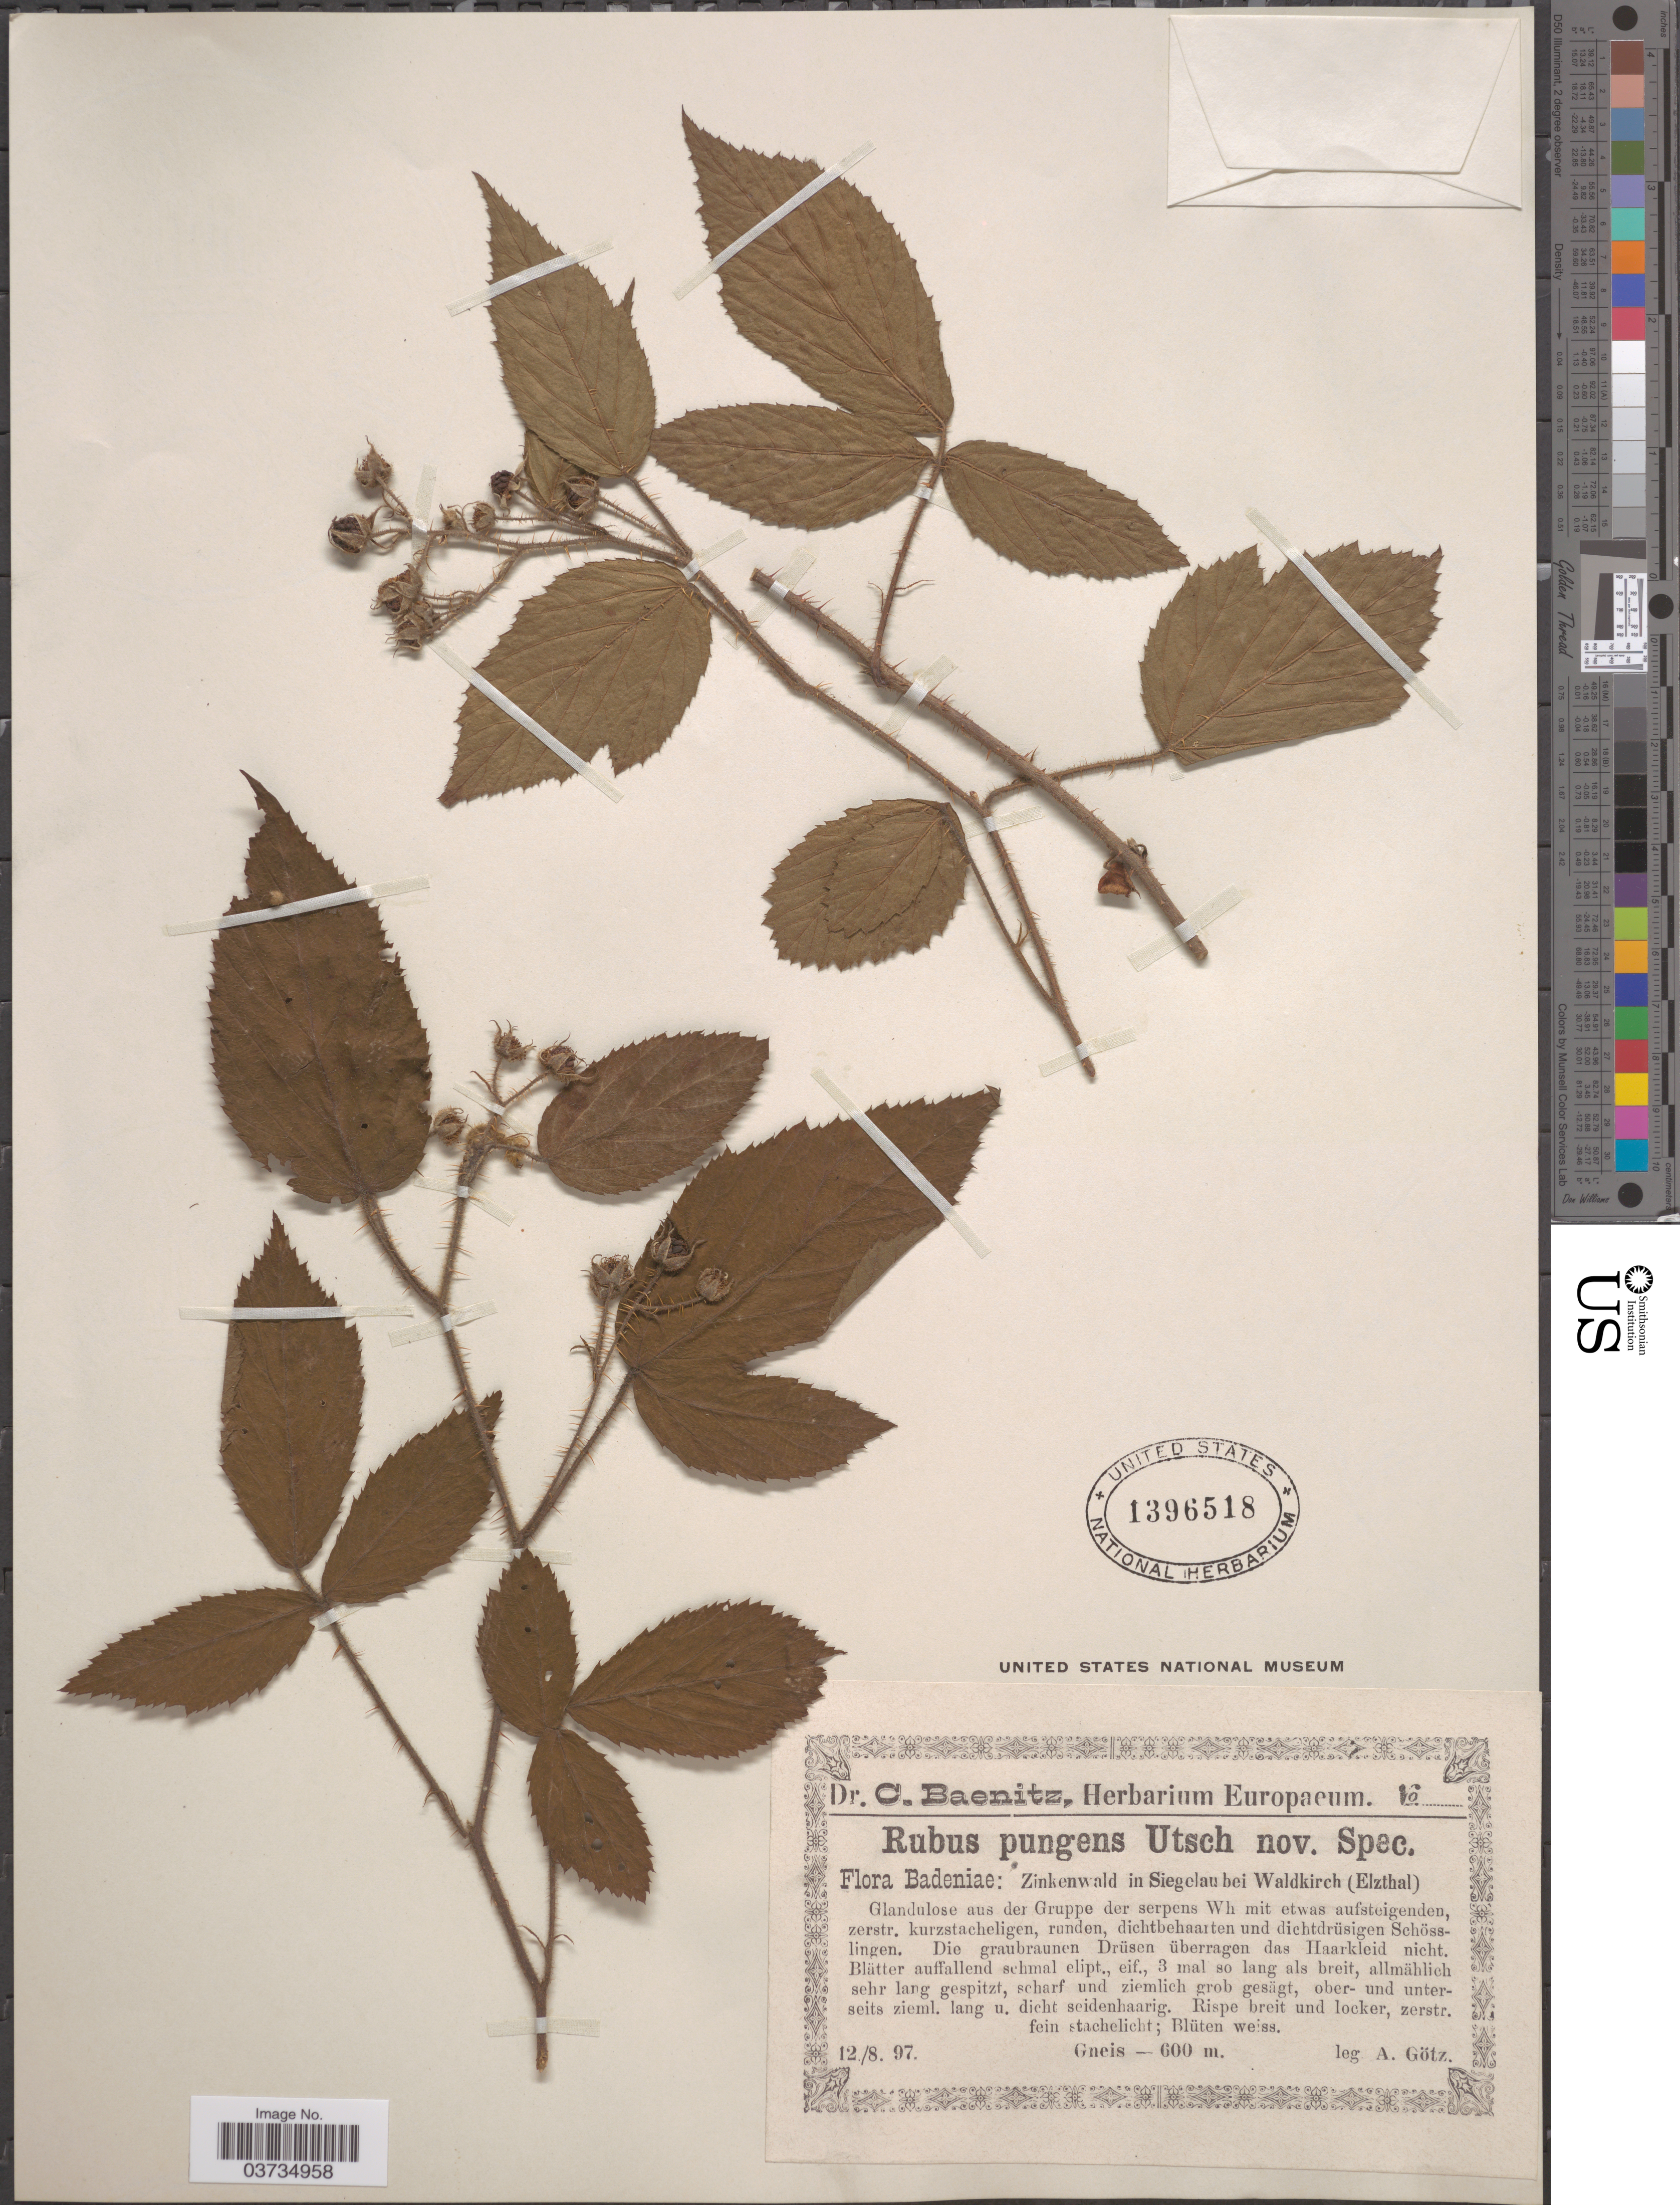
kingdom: Plantae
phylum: Tracheophyta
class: Magnoliopsida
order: Rosales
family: Rosaceae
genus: Rubus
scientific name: Rubus pungens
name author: Cambess.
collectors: A. Götz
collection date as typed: Transcribed d/m/y: 12/8/97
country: Germany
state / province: Baden-Württemberg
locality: Badeniae: Zinkenwald in Siegelau bei Waldkirch (Elzthal).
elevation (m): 600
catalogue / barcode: US 1396518